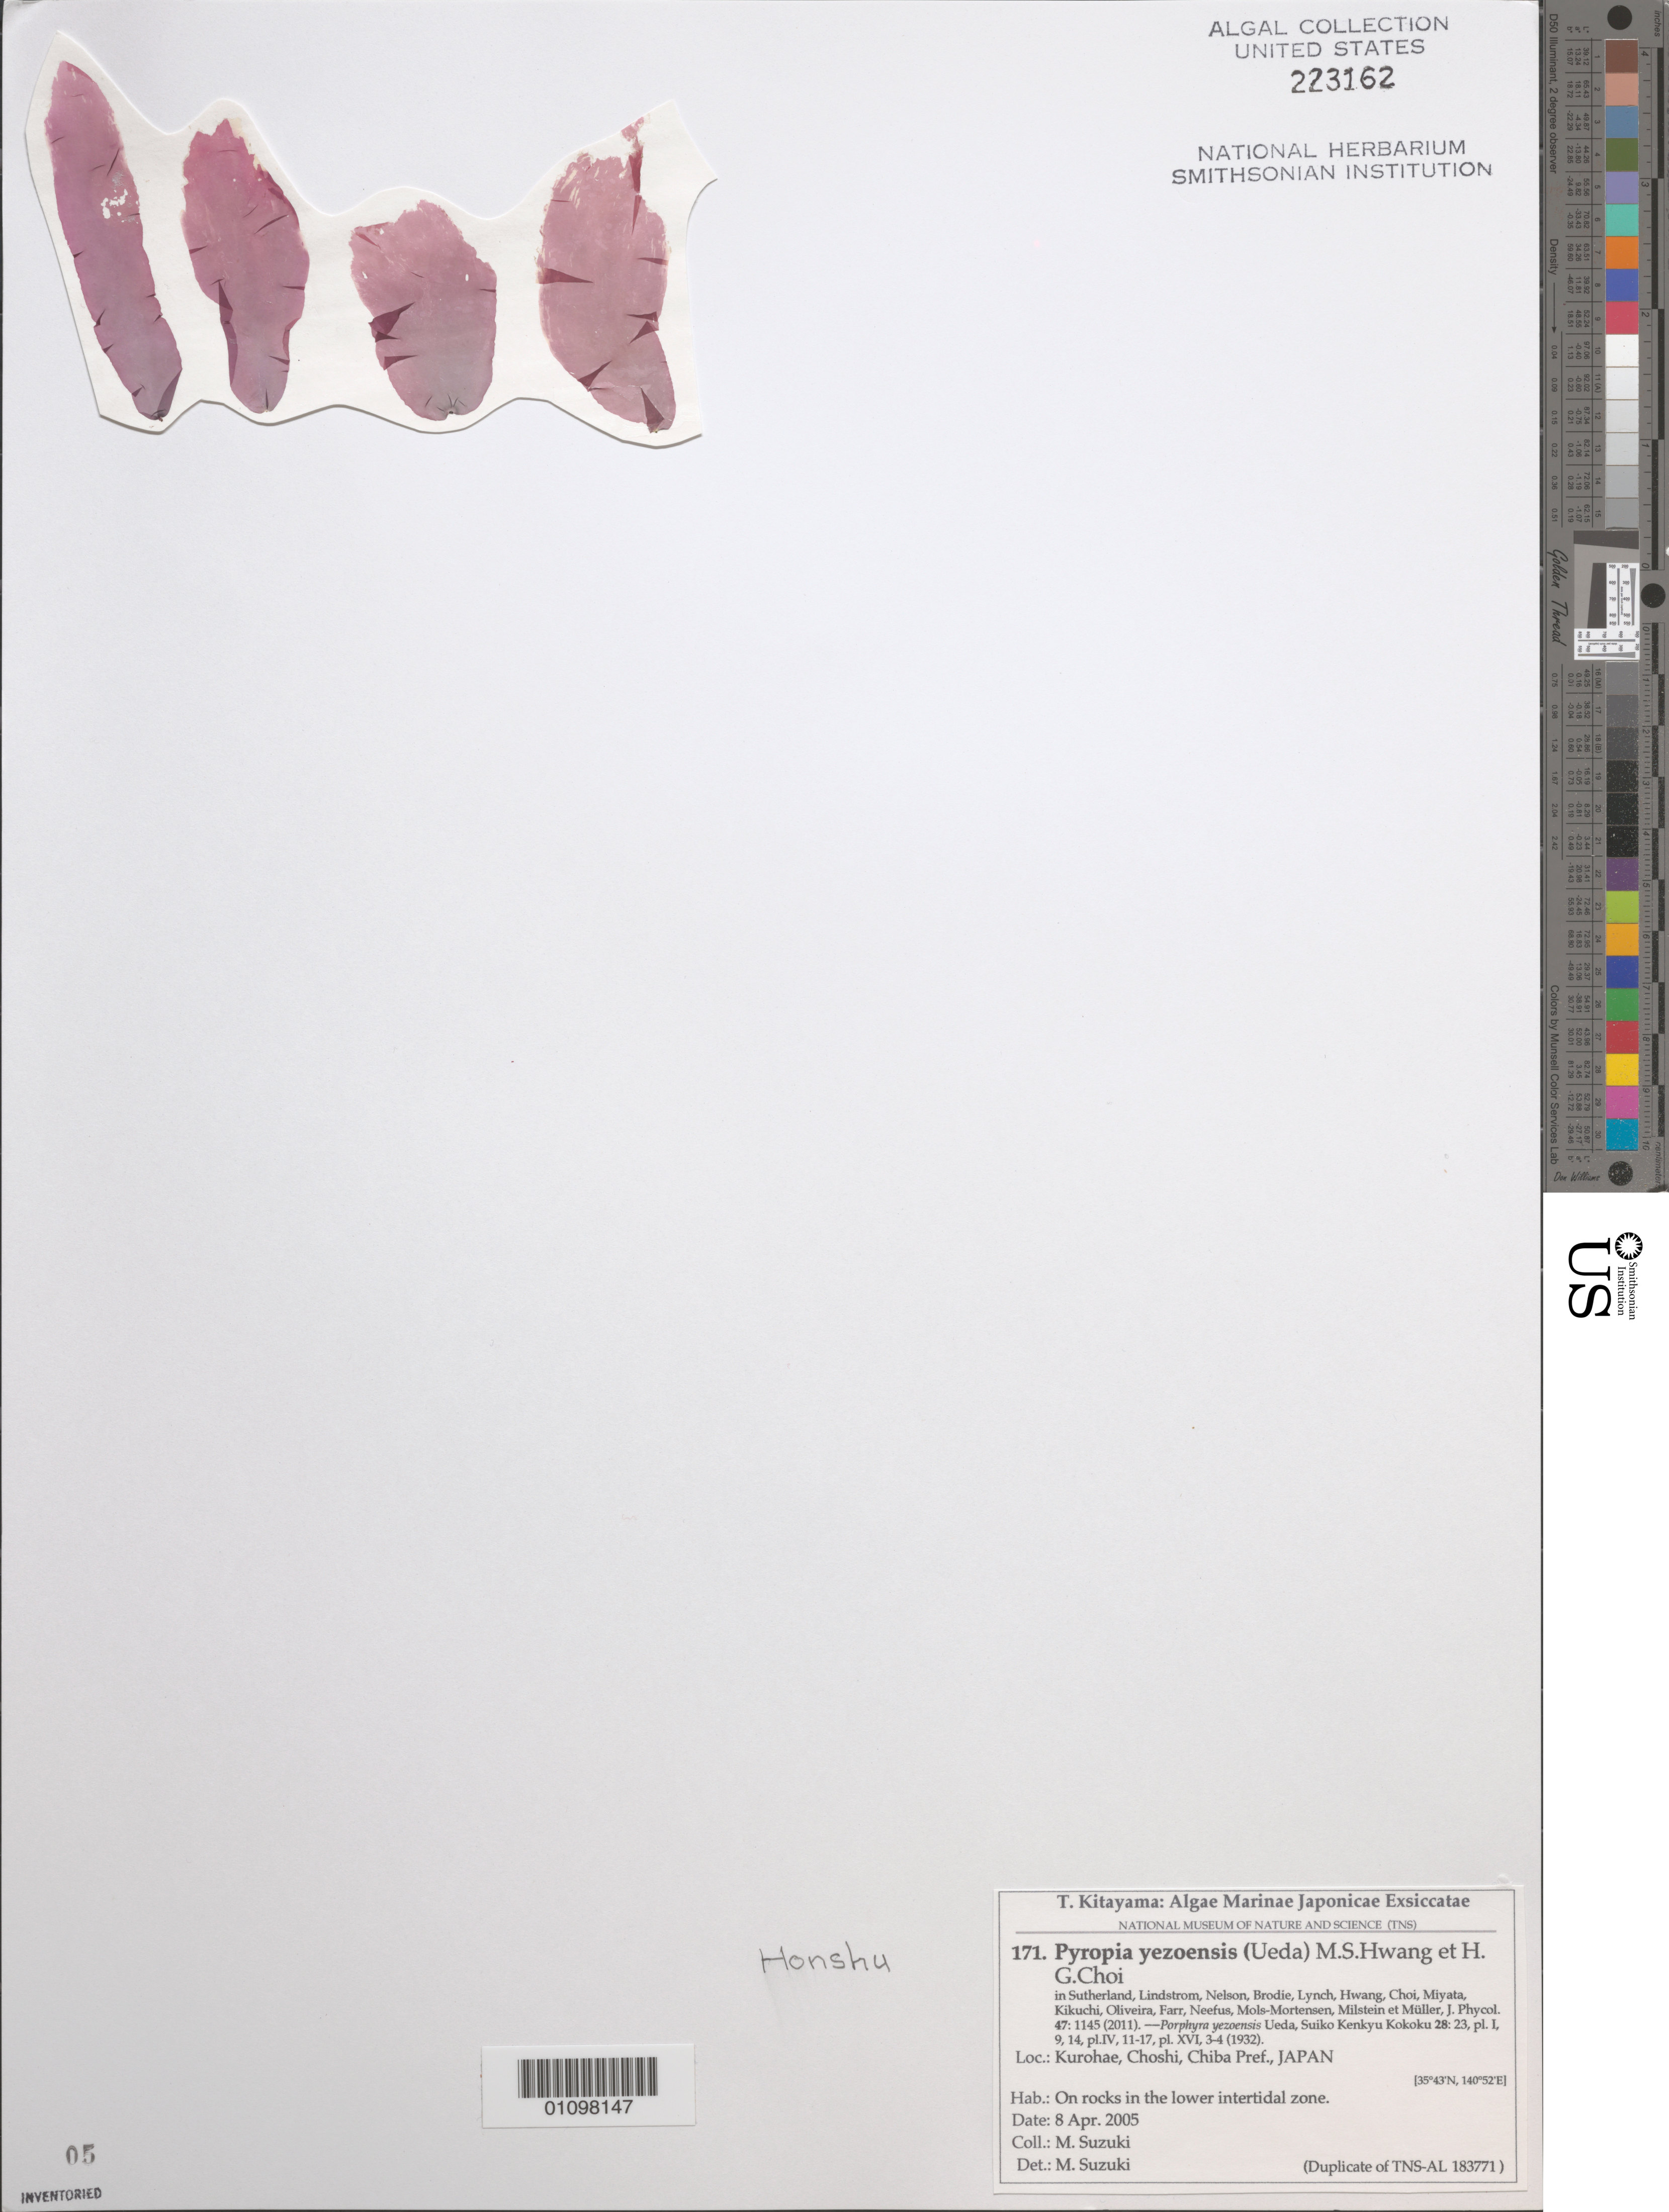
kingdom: Plantae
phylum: Rhodophyta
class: Bangiophyceae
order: Bangiales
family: Bangiaceae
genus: Pyropia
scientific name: Pyropia yezoensis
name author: (Ueda) M.S. Hwang & H. G. Choi in J.E. Sutherl. et al.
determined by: Suzuki, M.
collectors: M. Suzuki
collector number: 171 & TNS-AL 183771 Duplicate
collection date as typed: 08 Apr 2005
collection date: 2005-04-08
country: Japan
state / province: Tiba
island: Honshu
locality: Kurohae, Choshi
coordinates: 35 43'N, 140 52'E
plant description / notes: Kitayama, T., Algae Marinae Japonicae Exsiccatae, Fasc. VII (Nos. 151-175)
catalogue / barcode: US 223162